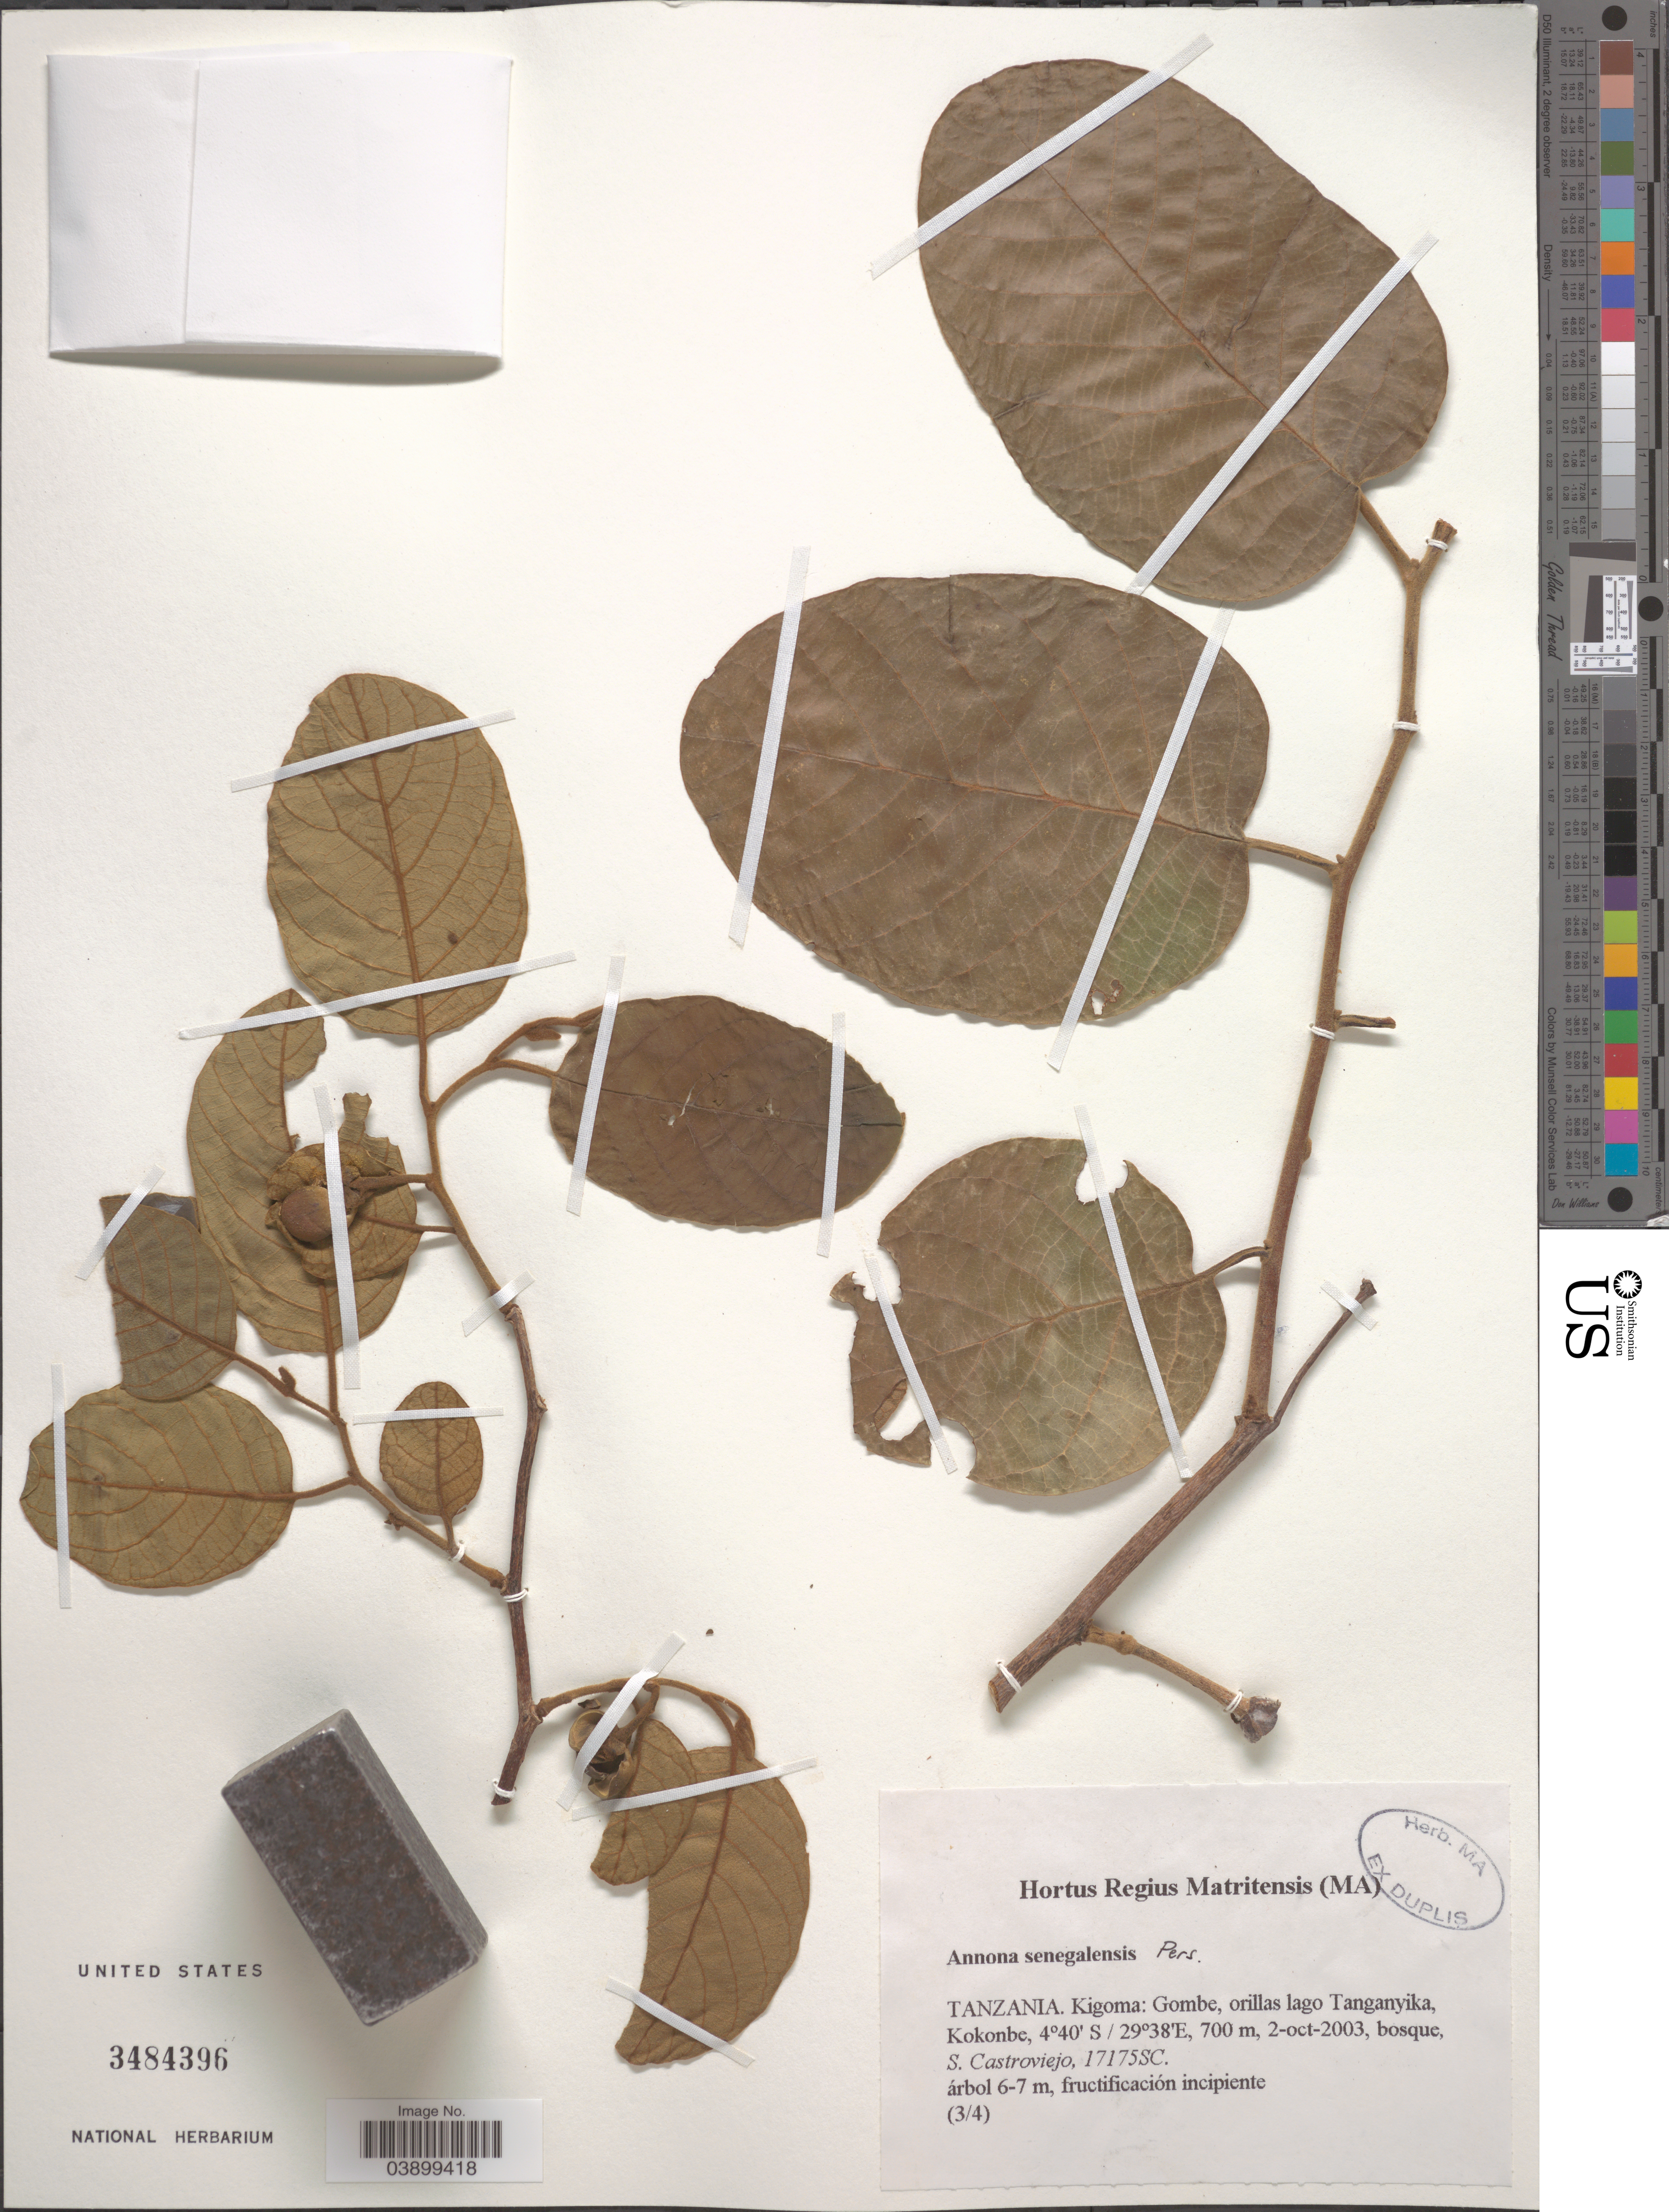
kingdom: Plantae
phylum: Tracheophyta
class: Magnoliopsida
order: Magnoliales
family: Annonaceae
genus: Annona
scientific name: Annona senegalensis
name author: Pers.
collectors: S. Castroviejo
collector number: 17175SC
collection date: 2003-10-02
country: Tanzania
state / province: Kigoma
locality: Gombe, orrillas lago Tanganyika, Kokonbe.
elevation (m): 700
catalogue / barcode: US 3484396